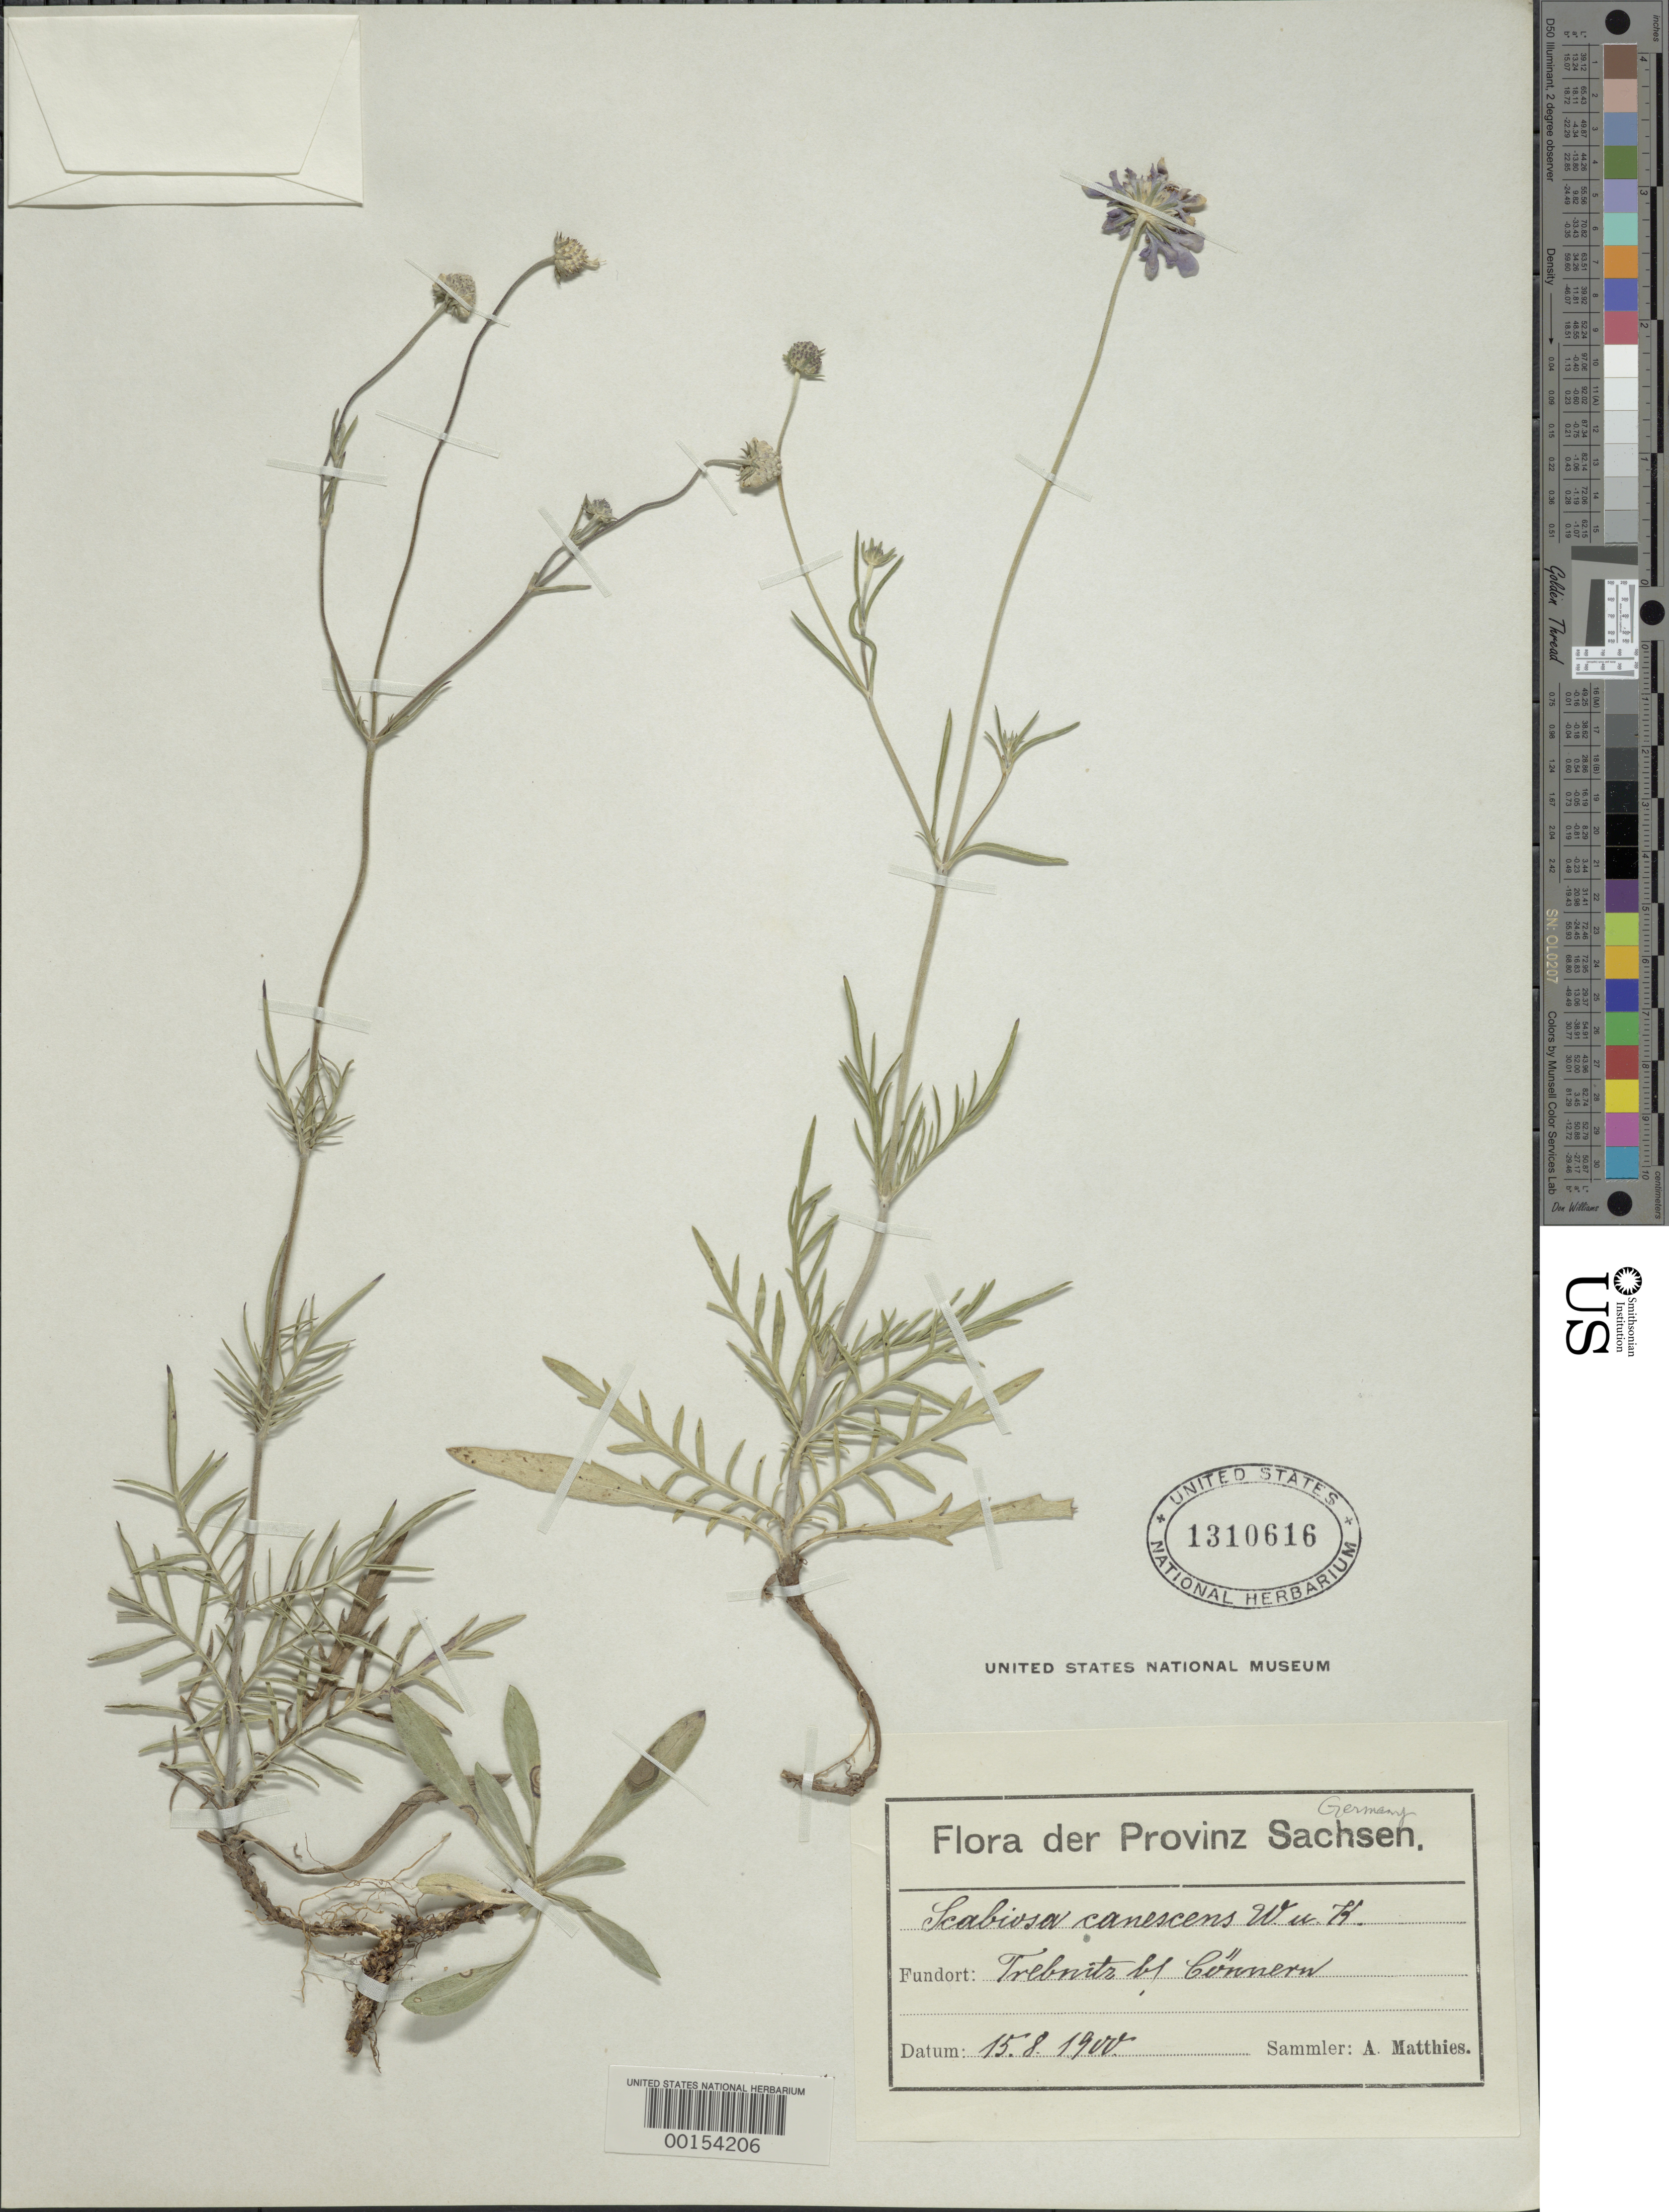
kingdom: Plantae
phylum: Tracheophyta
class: Magnoliopsida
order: Dipsacales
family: Caprifoliaceae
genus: Scabiosa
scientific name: Scabiosa canescens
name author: Waldst. & Kit.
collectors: A. Matthies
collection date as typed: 15 Aug 1900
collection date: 1900-08-15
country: Germany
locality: Sachsen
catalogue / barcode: US 1310616